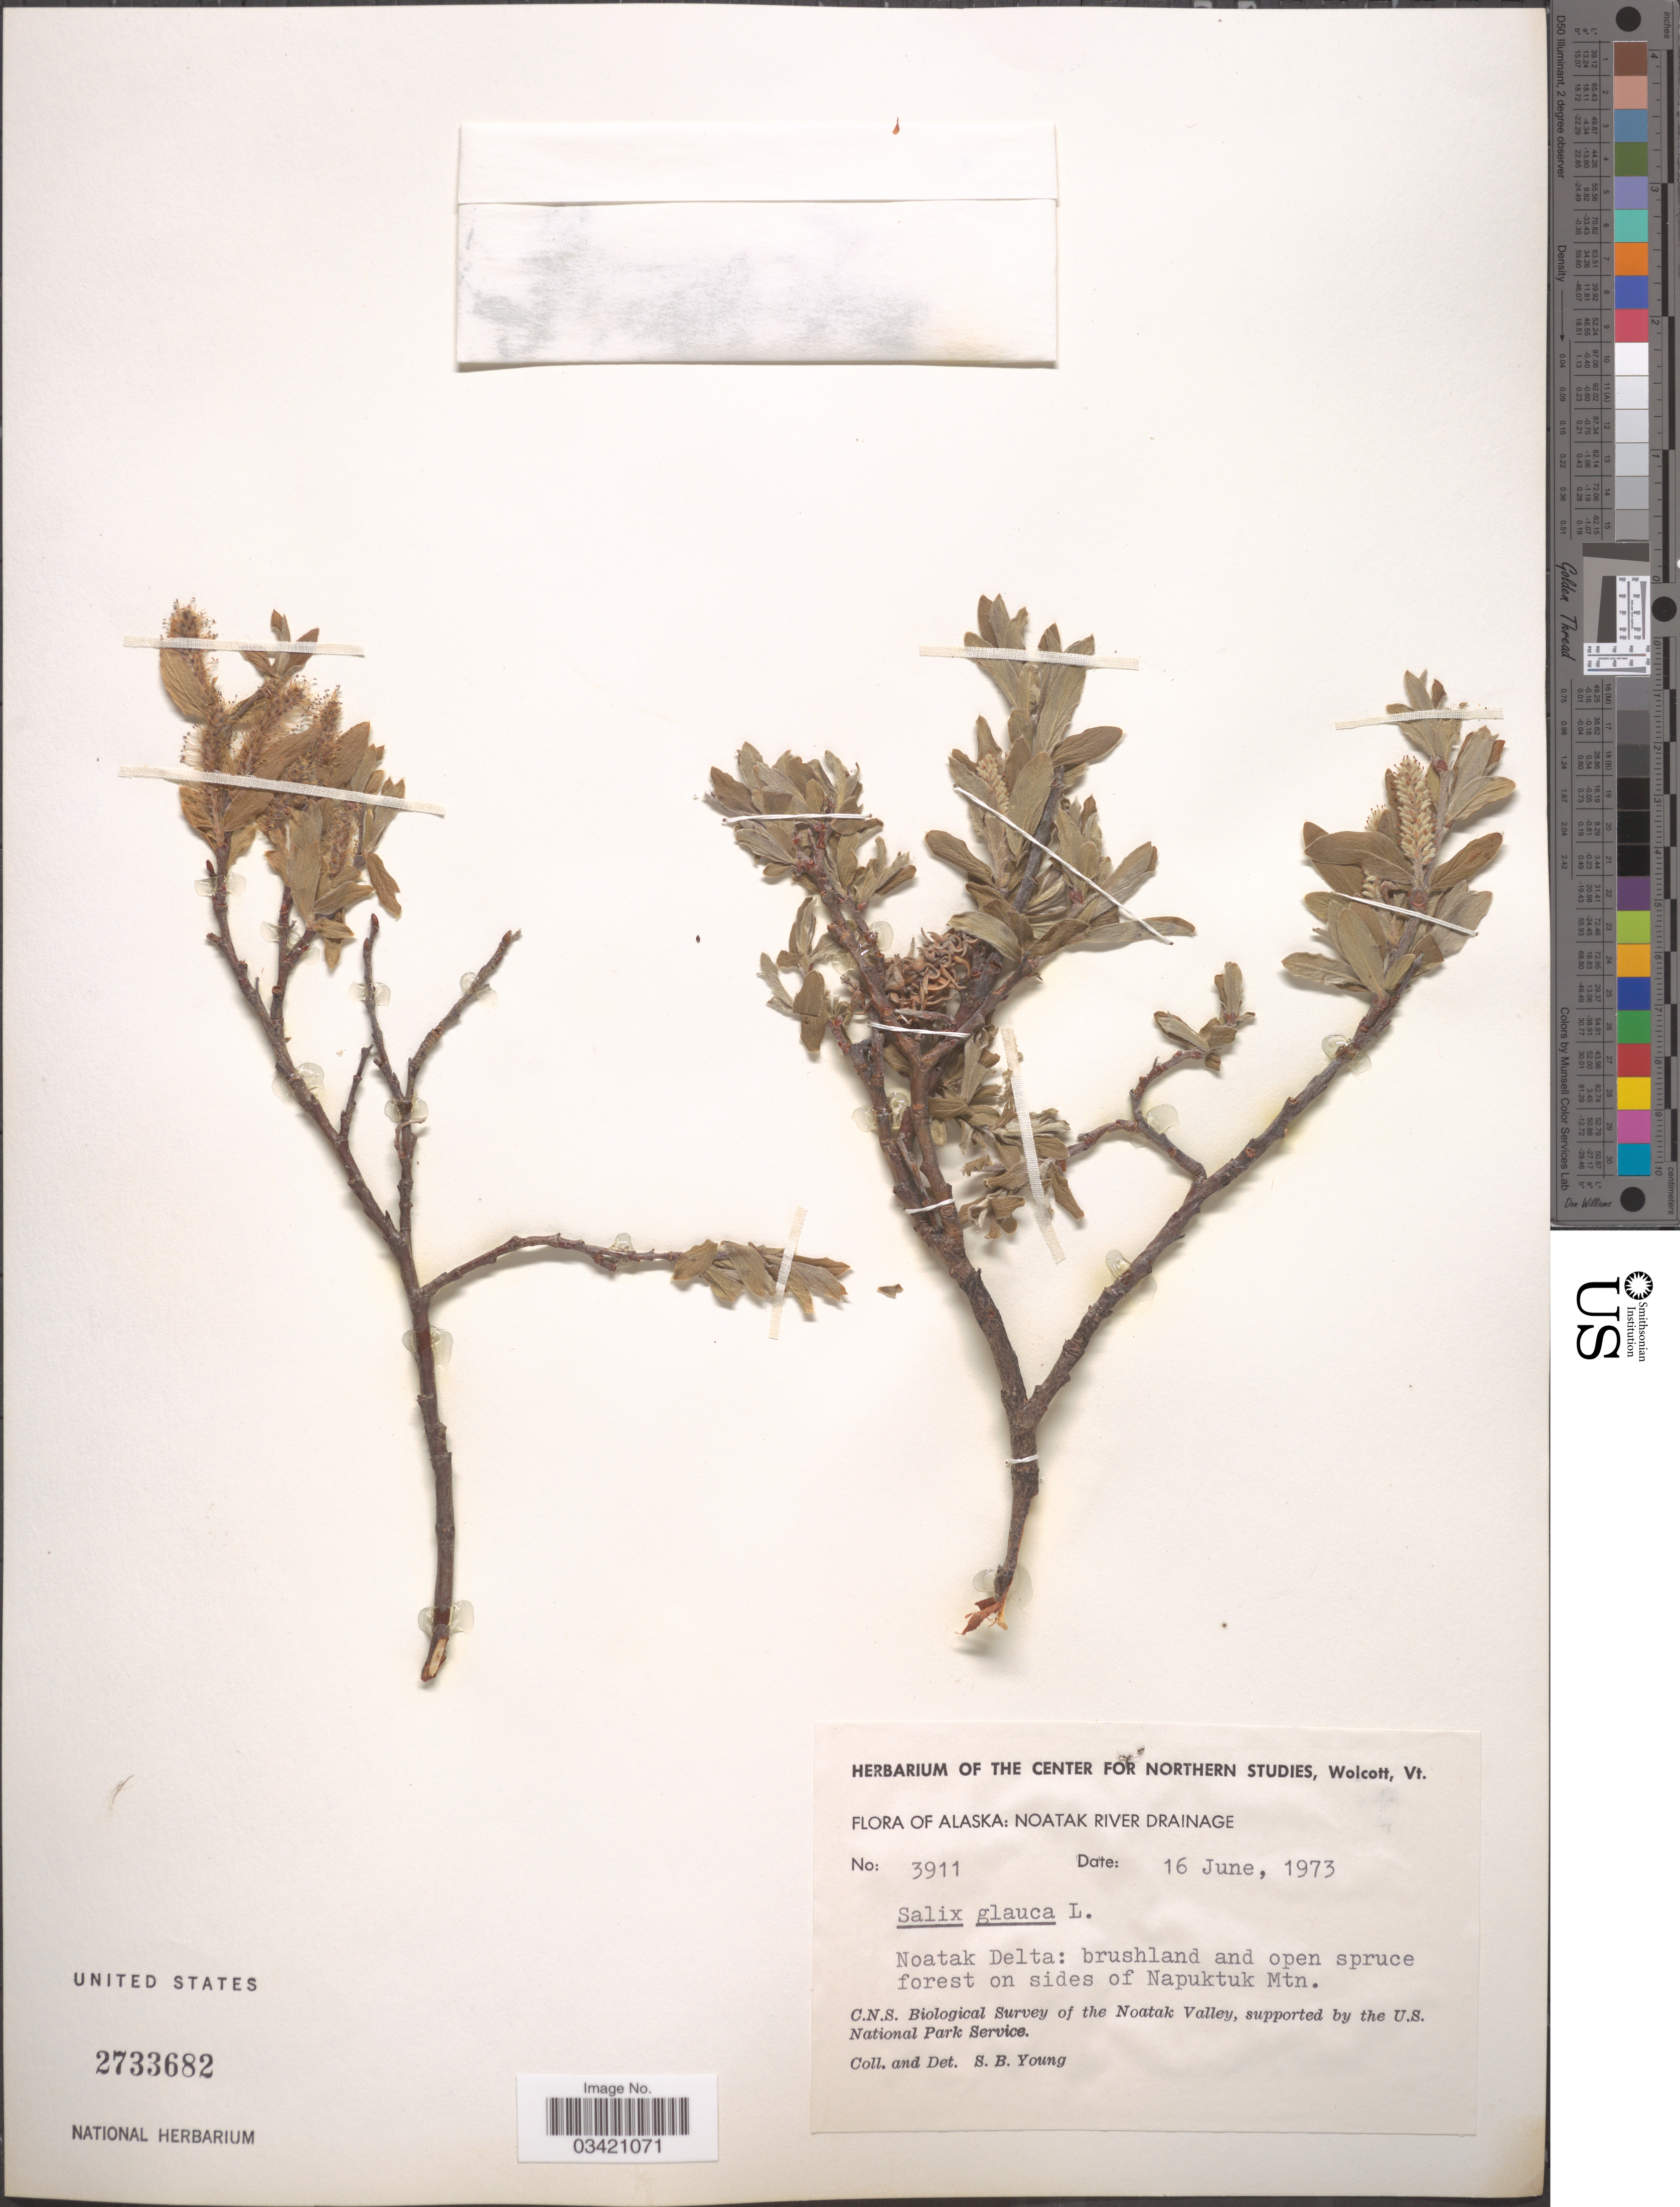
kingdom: Plantae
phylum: Tracheophyta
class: Magnoliopsida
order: Malpighiales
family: Salicaceae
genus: Salix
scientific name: Salix glauca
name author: L.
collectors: S. Young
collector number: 3911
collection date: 1973-06-16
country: United States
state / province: Alaska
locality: Noatak River Drainage. Noatak Delta: brushland and open spruce forest on sides of Napuktuk Mtn. The Noatak Valley.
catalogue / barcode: US 2733682